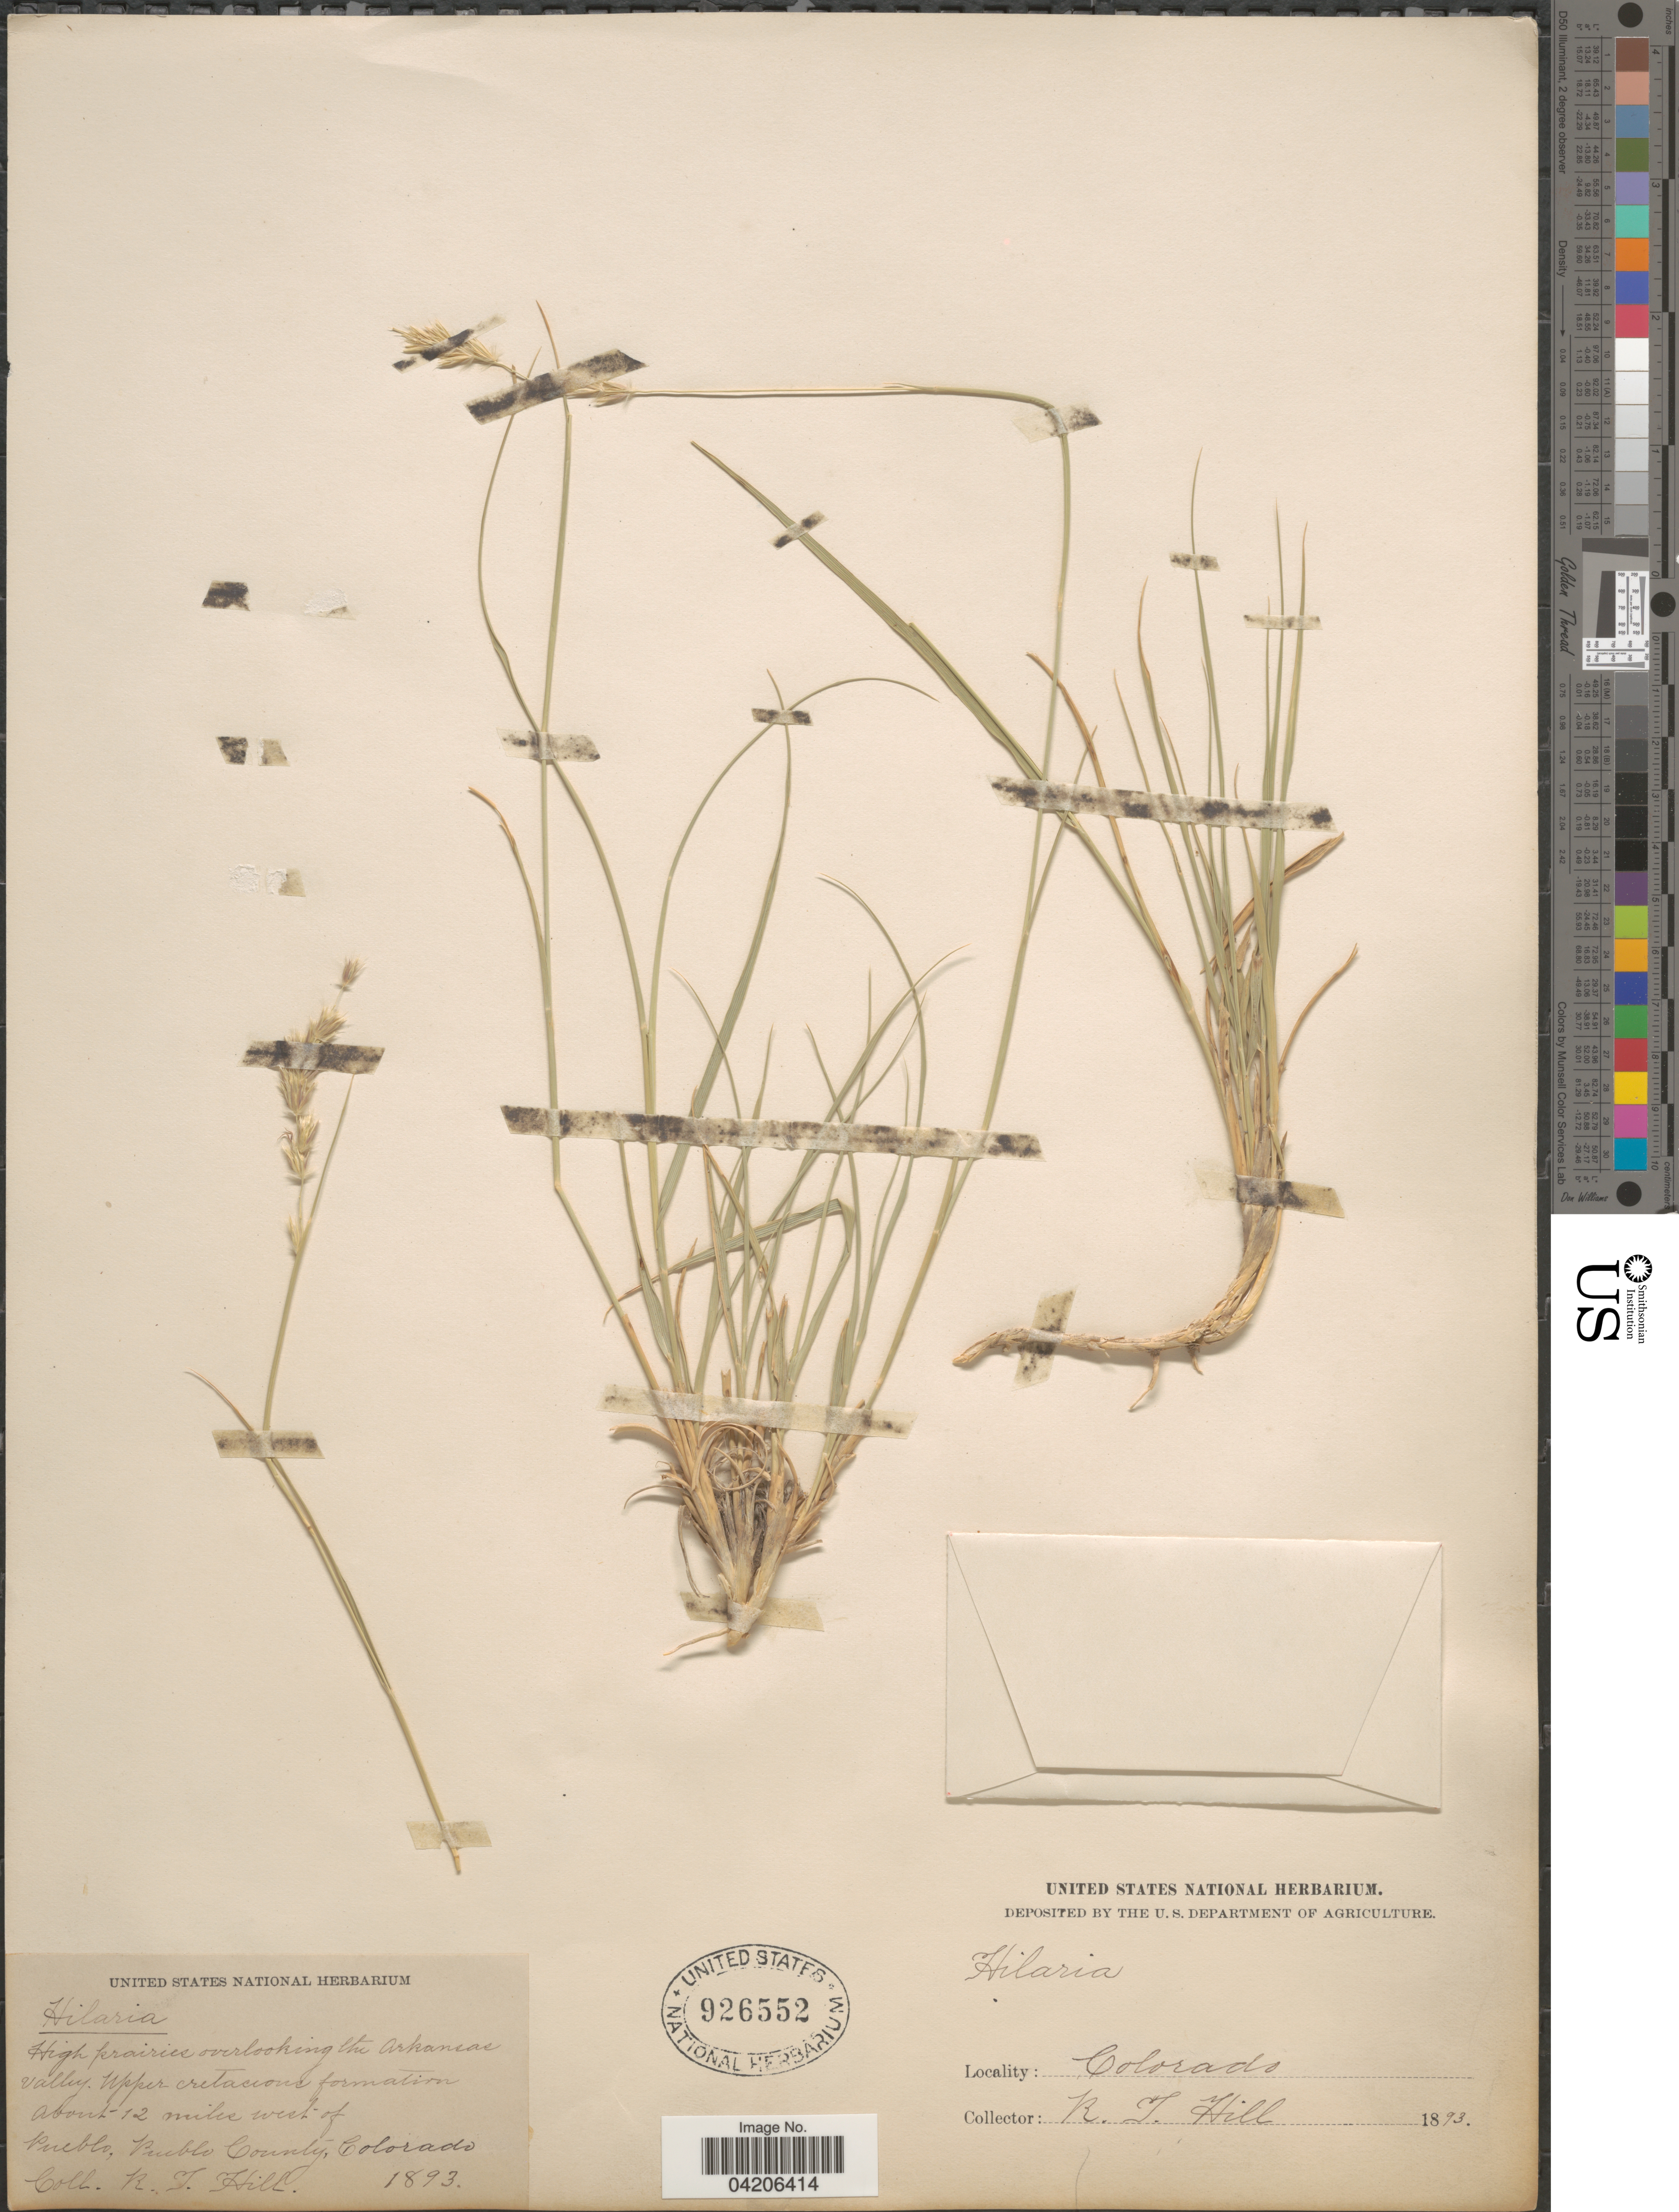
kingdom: Plantae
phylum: Tracheophyta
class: Liliopsida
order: Poales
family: Poaceae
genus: Hilaria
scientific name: Hilaria sp.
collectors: R. J. Hill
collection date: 1893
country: United States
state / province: Colorado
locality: The Arkansas valley. About 12 miles west of Pueblo, Pueblo County.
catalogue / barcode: US 926552